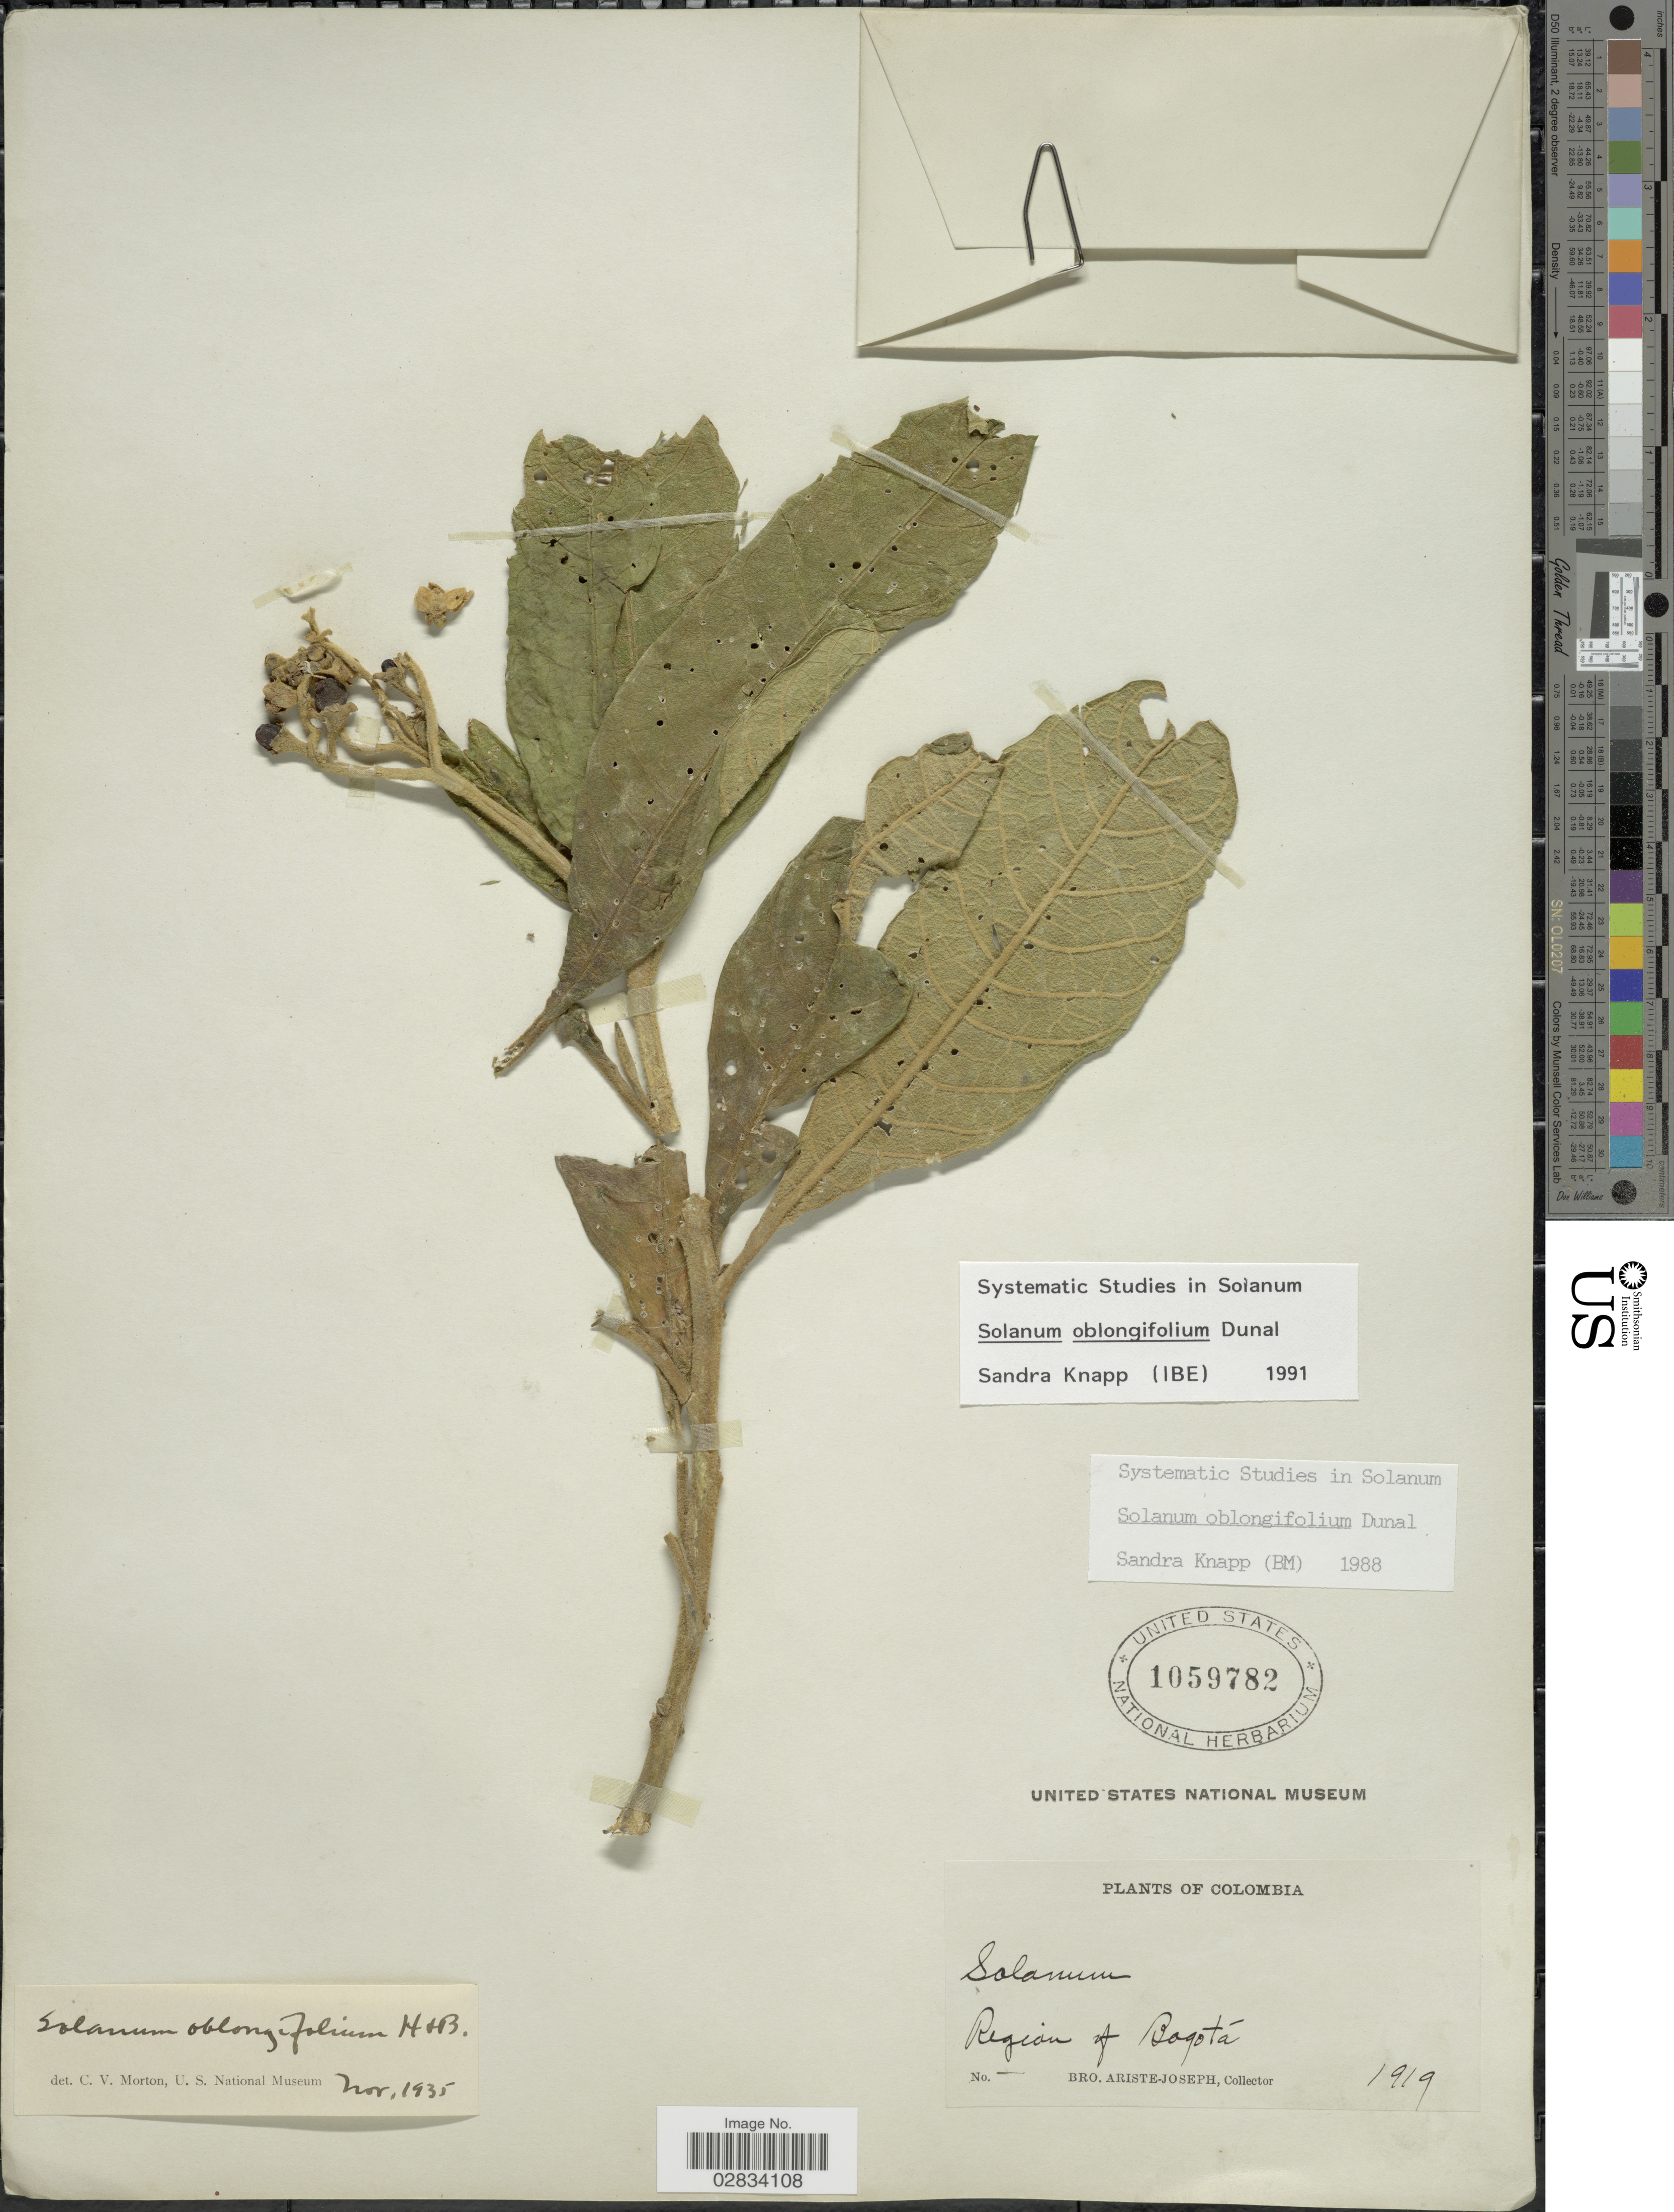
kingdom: Plantae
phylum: Tracheophyta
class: Magnoliopsida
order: Solanales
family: Solanaceae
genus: Solanum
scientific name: Solanum oblongifolium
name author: Duval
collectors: Bro. Ariste-Joseph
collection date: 1919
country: Colombia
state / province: Bogota D.C.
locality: Region of Bogotá.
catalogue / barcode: US 1059782